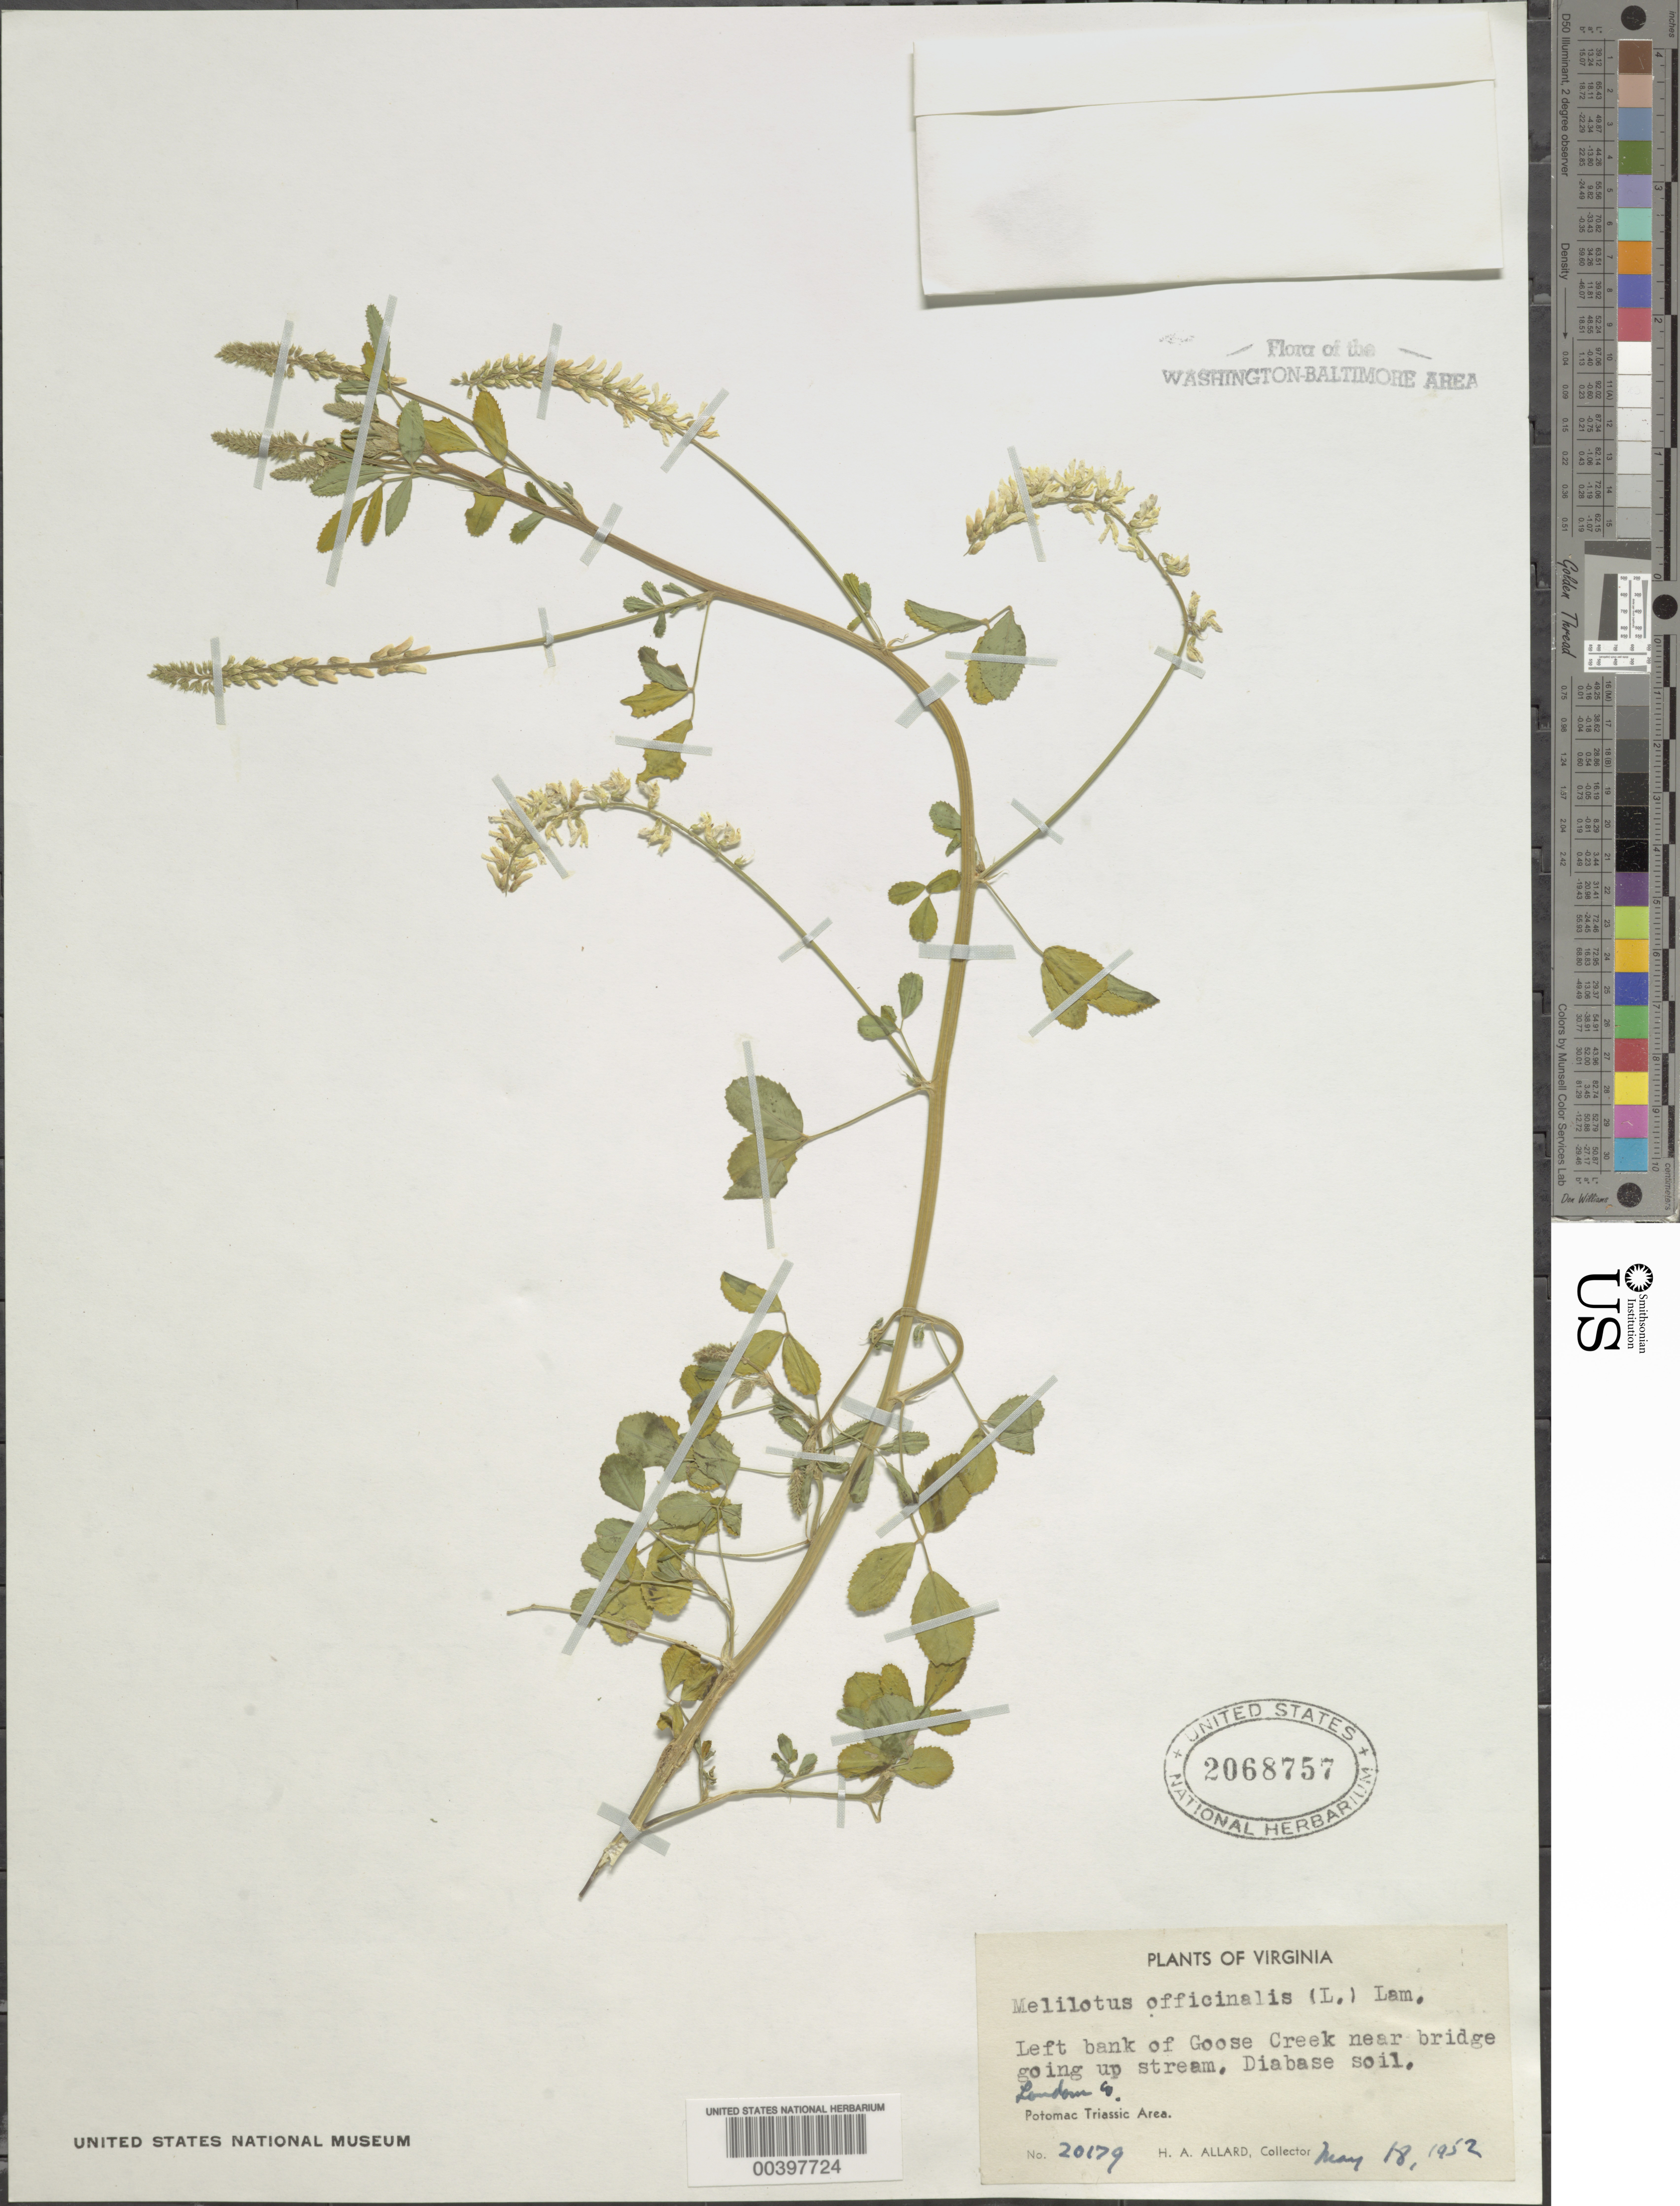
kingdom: Plantae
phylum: Tracheophyta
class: Magnoliopsida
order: Fabales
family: Fabaceae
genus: Melilotus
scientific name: Melilotus officinalis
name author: (L.) Lam.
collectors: H. A. Allard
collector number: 20179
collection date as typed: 18 May 1952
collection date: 1952-05-18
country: United States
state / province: Virginia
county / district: Loudoun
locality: Goose Creek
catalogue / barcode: US 2068757